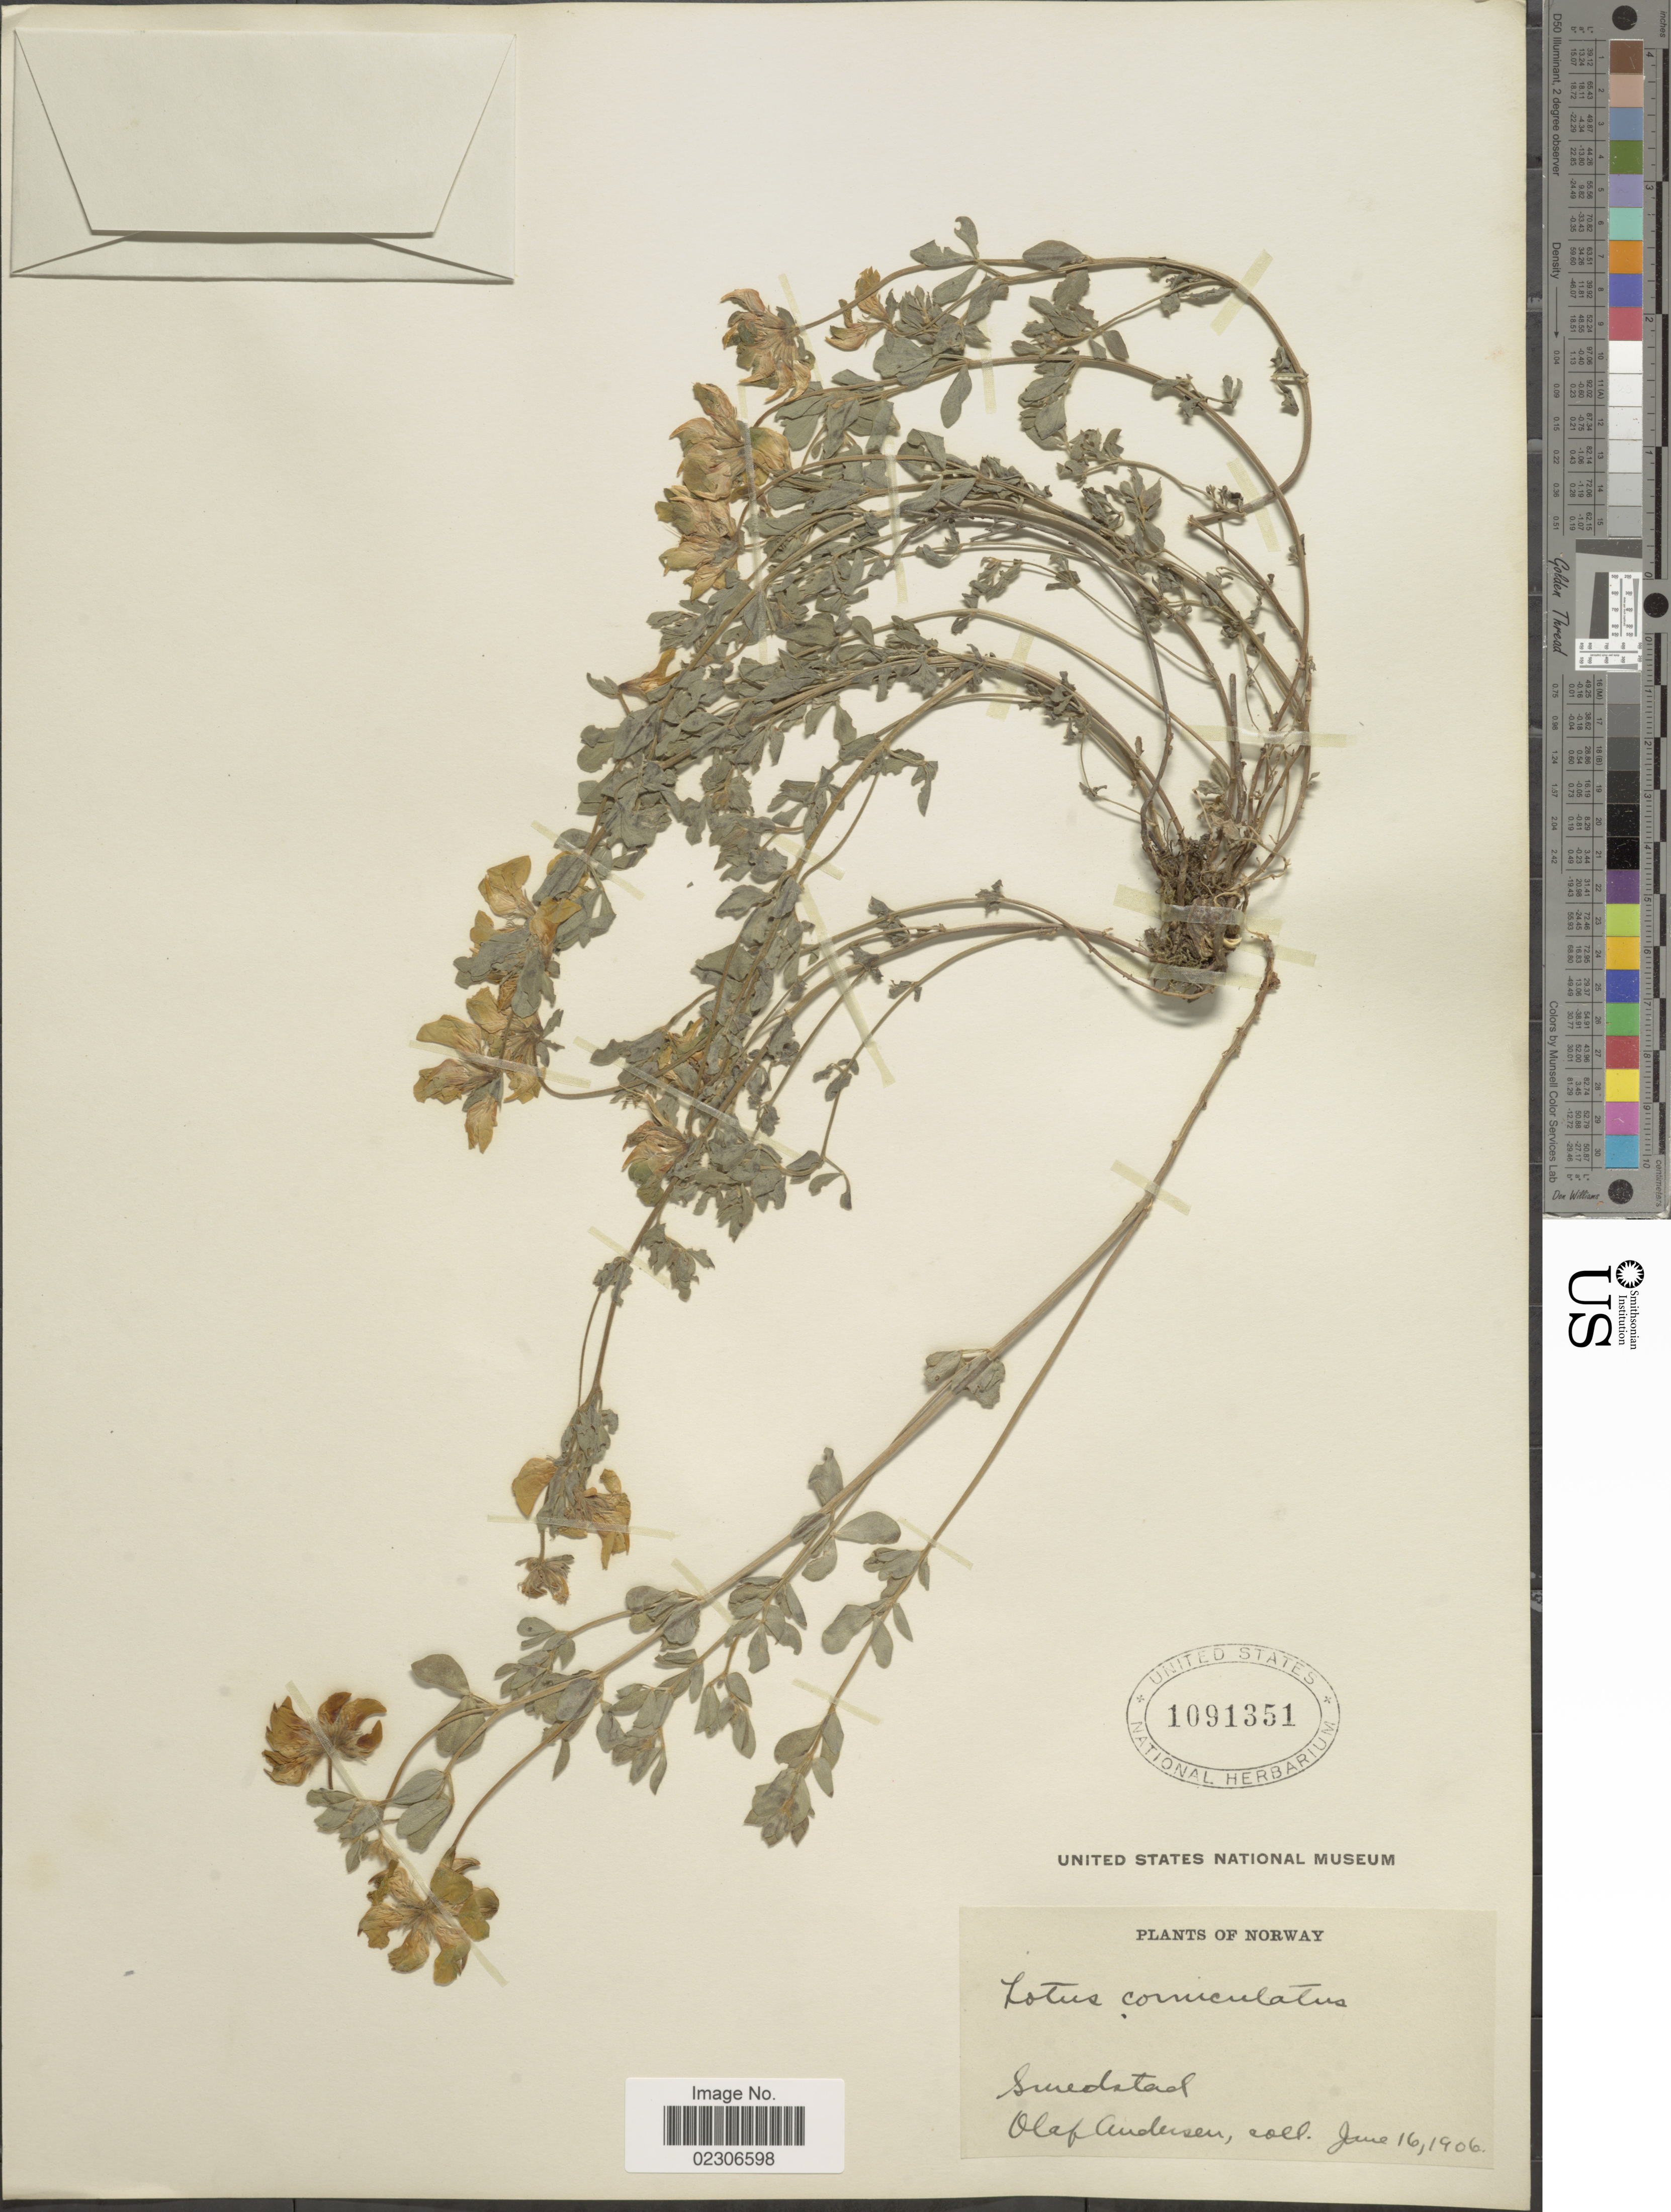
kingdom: Plantae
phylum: Tracheophyta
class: Magnoliopsida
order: Fabales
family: Fabaceae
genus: Lotus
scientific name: Lotus corniculatus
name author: L.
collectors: O. Andersen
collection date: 1906-06-16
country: Norway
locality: Smedstad.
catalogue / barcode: US 1091351